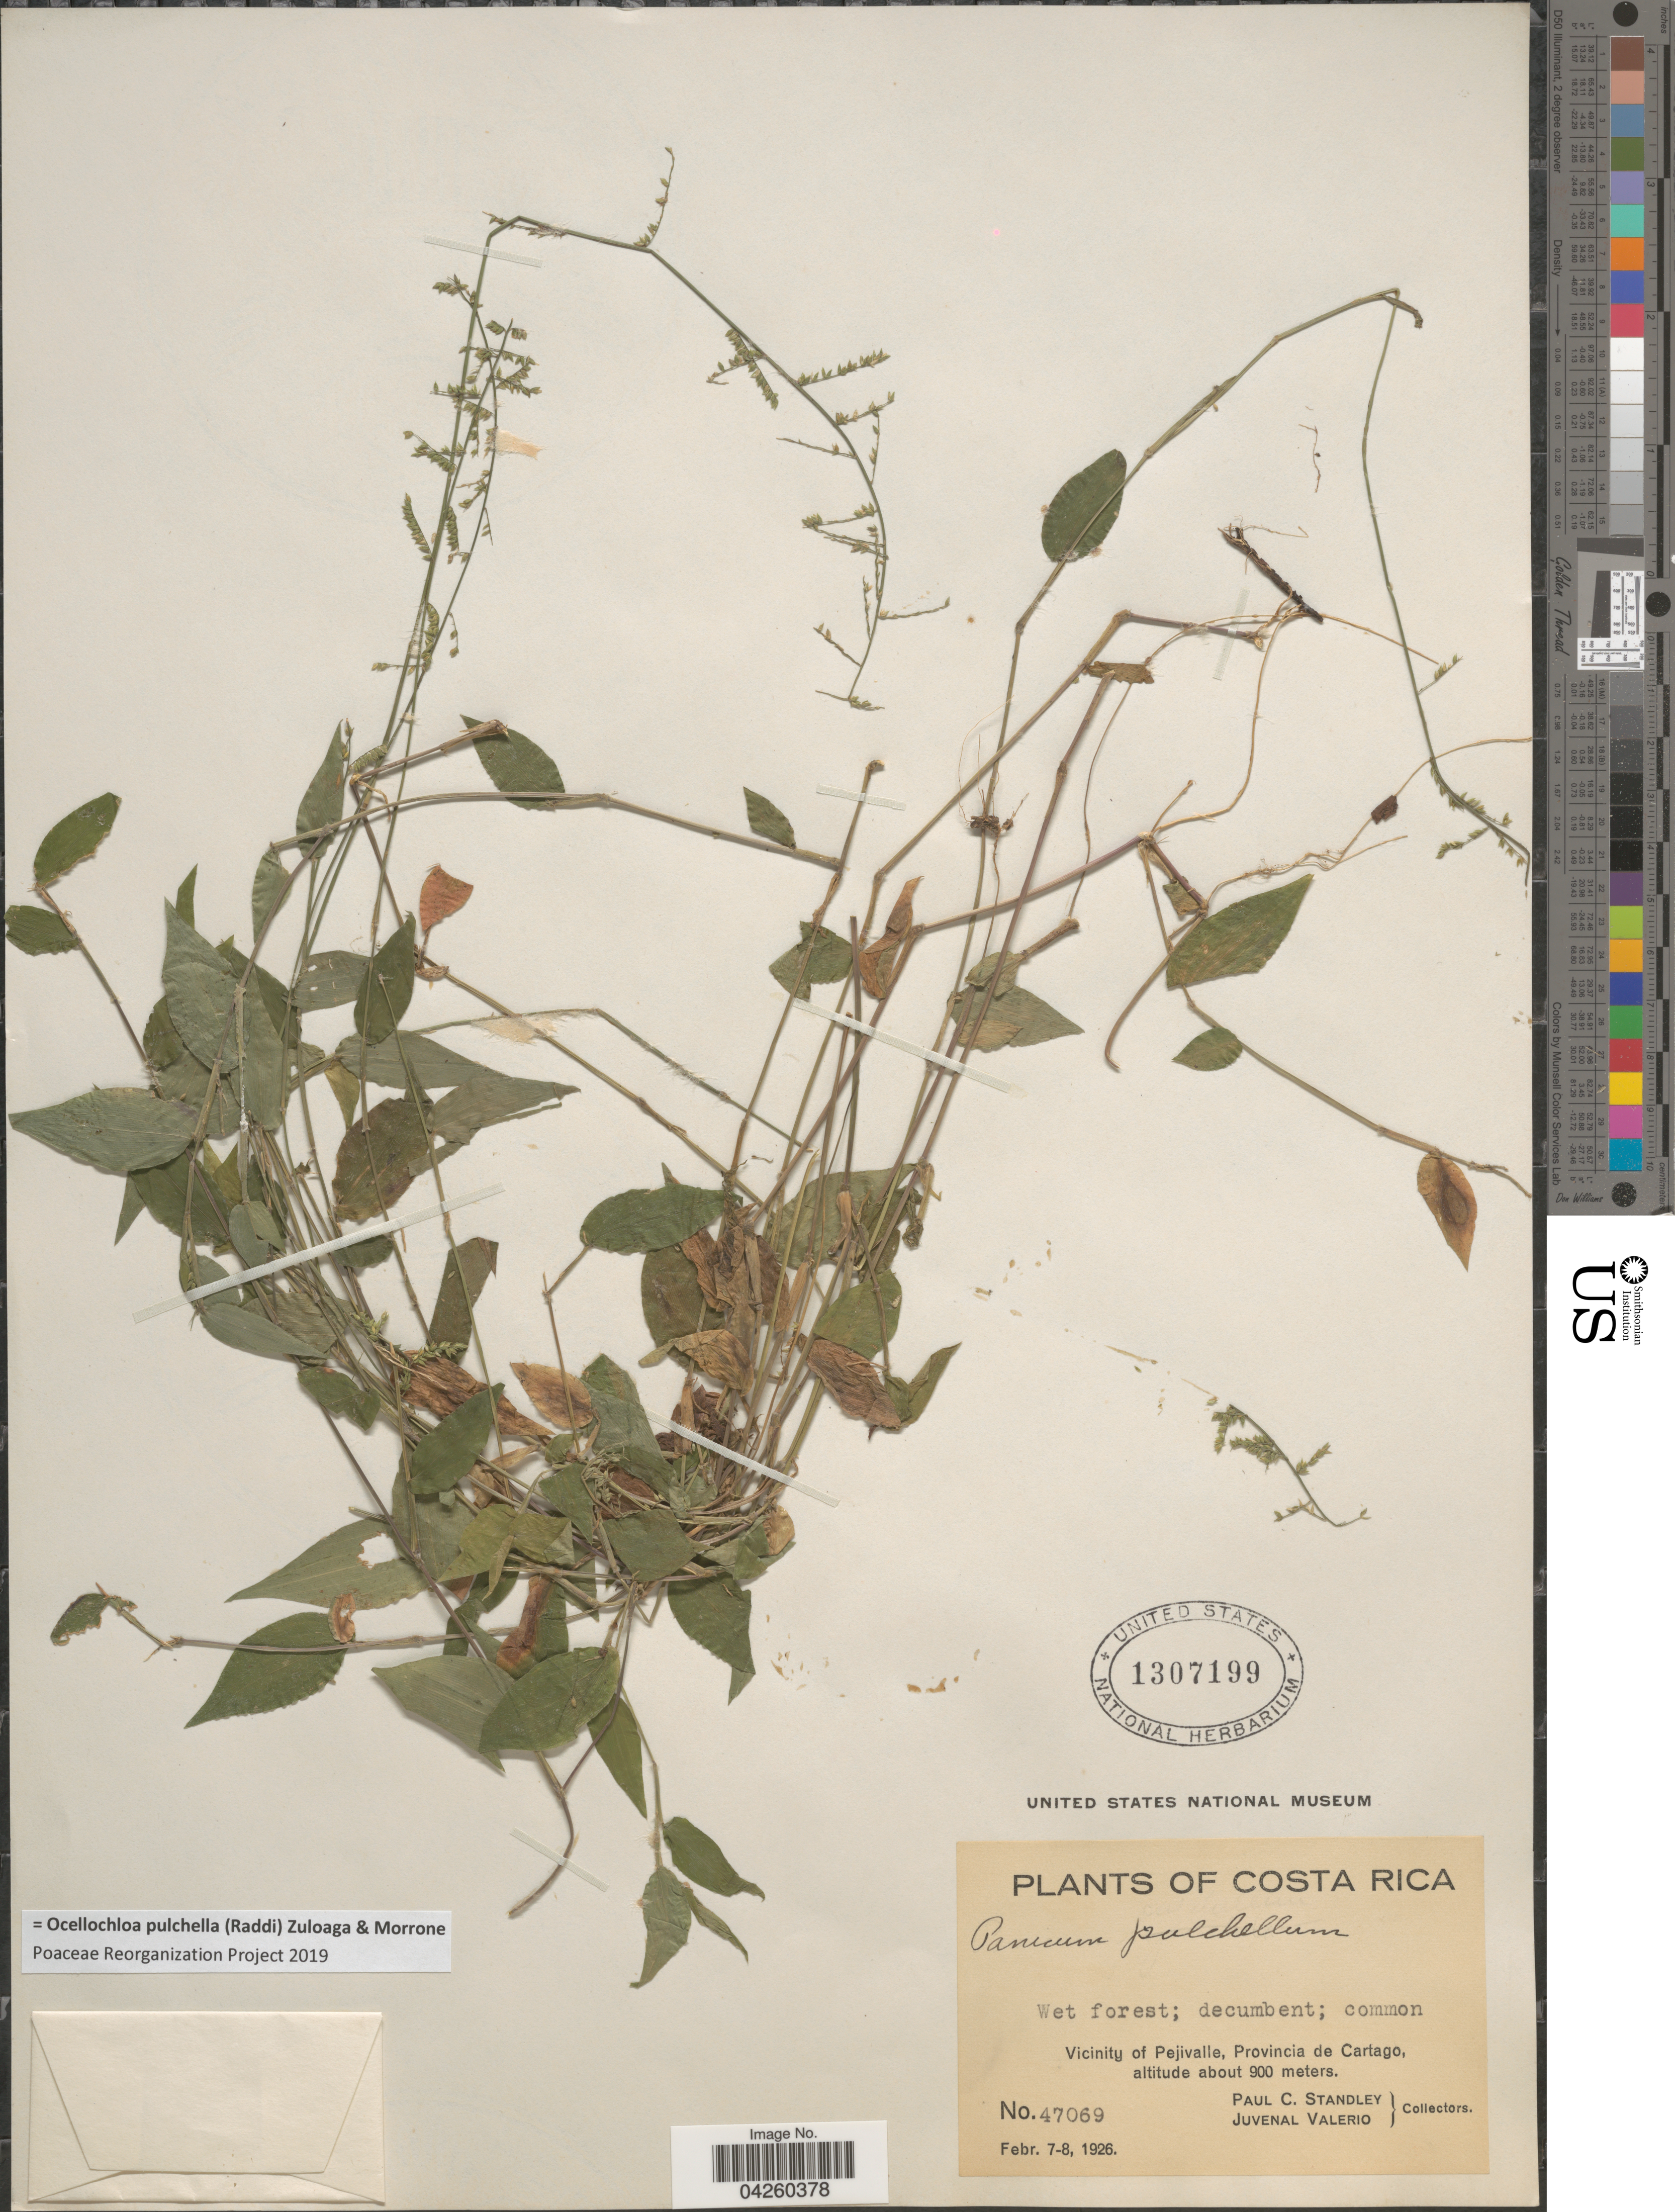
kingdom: Plantae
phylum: Tracheophyta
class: Liliopsida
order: Poales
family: Poaceae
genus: Ocellochloa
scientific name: Ocellochloa pulchella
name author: (Raddi) Zuloaga & Morrone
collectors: P. C. Standley & J. Valerio R.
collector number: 47069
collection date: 1926-02-07/1926-02-08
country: Costa Rica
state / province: Cartago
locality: Vicinity of Pejivalle, Provincia de Cartago.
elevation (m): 900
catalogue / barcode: US 1307199